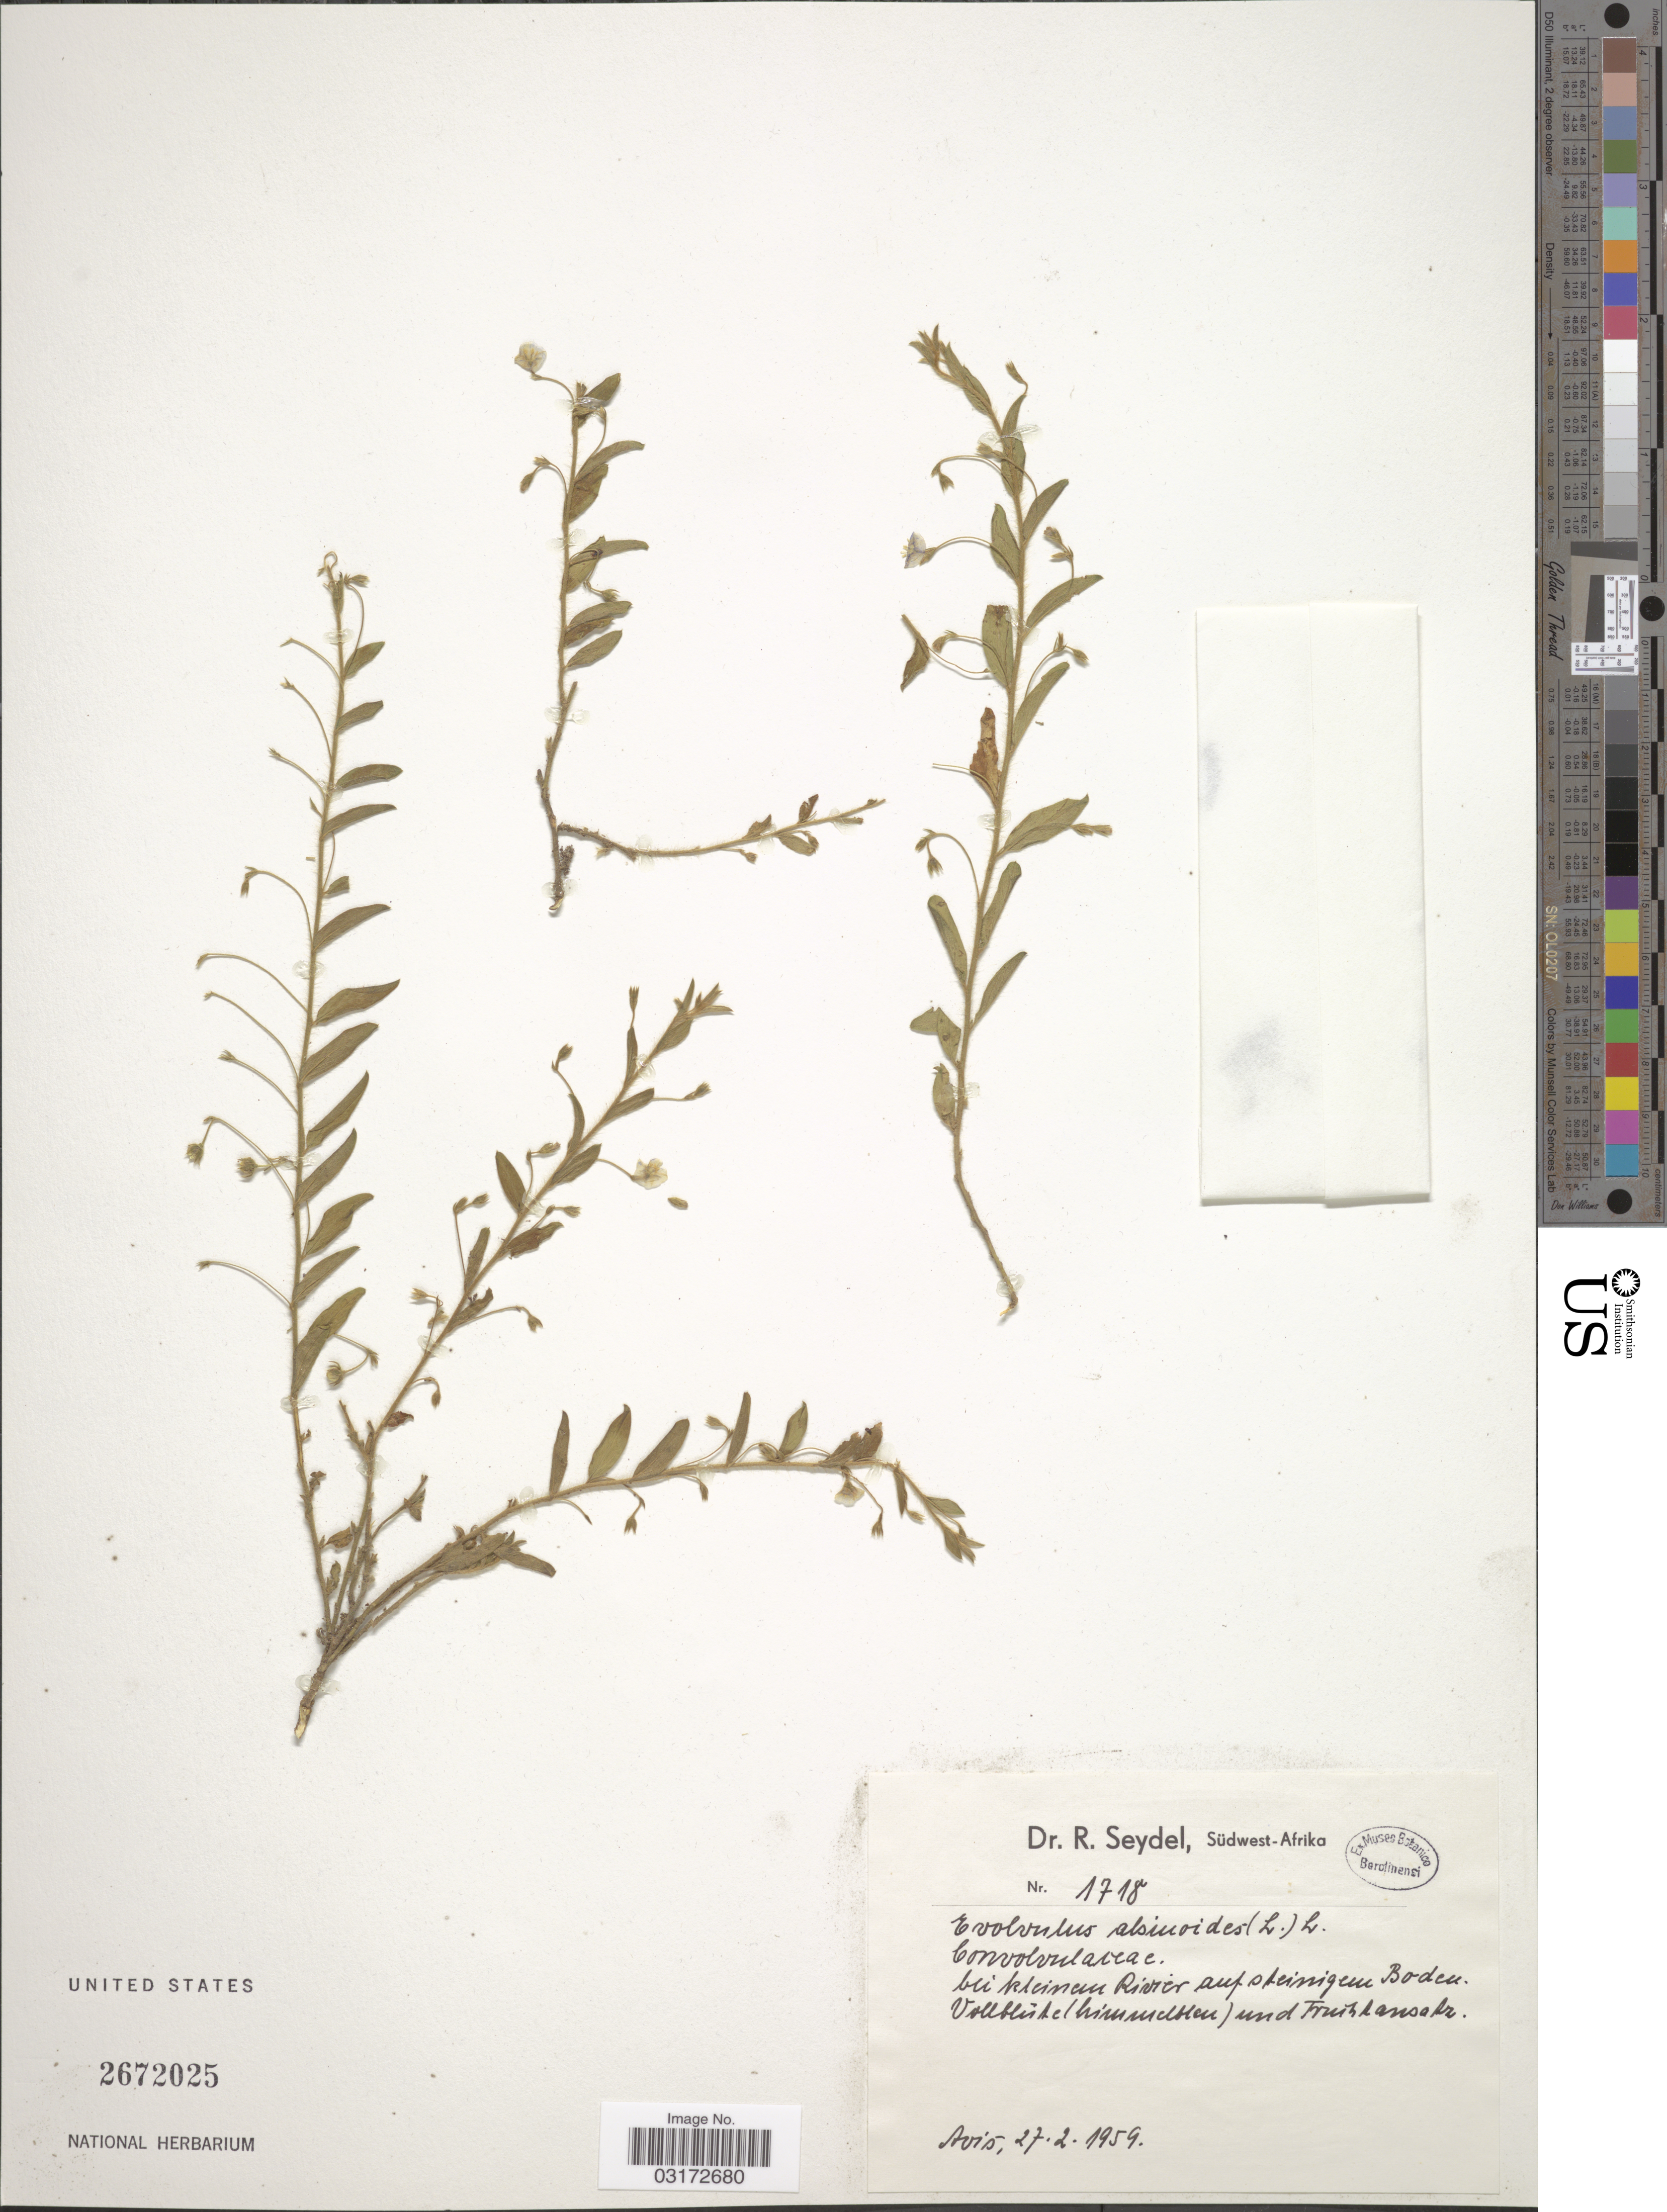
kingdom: Plantae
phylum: Tracheophyta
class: Magnoliopsida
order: Solanales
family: Convolvulaceae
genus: Evolvulus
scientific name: Evolvulus alsinoides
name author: (L.) L.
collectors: R. Seydel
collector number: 1718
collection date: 1959-02-27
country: Namibia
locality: Südwest-Afrika. Bei kleinan Rivier auf steinigem Boden. Avis.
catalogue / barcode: US 2672025